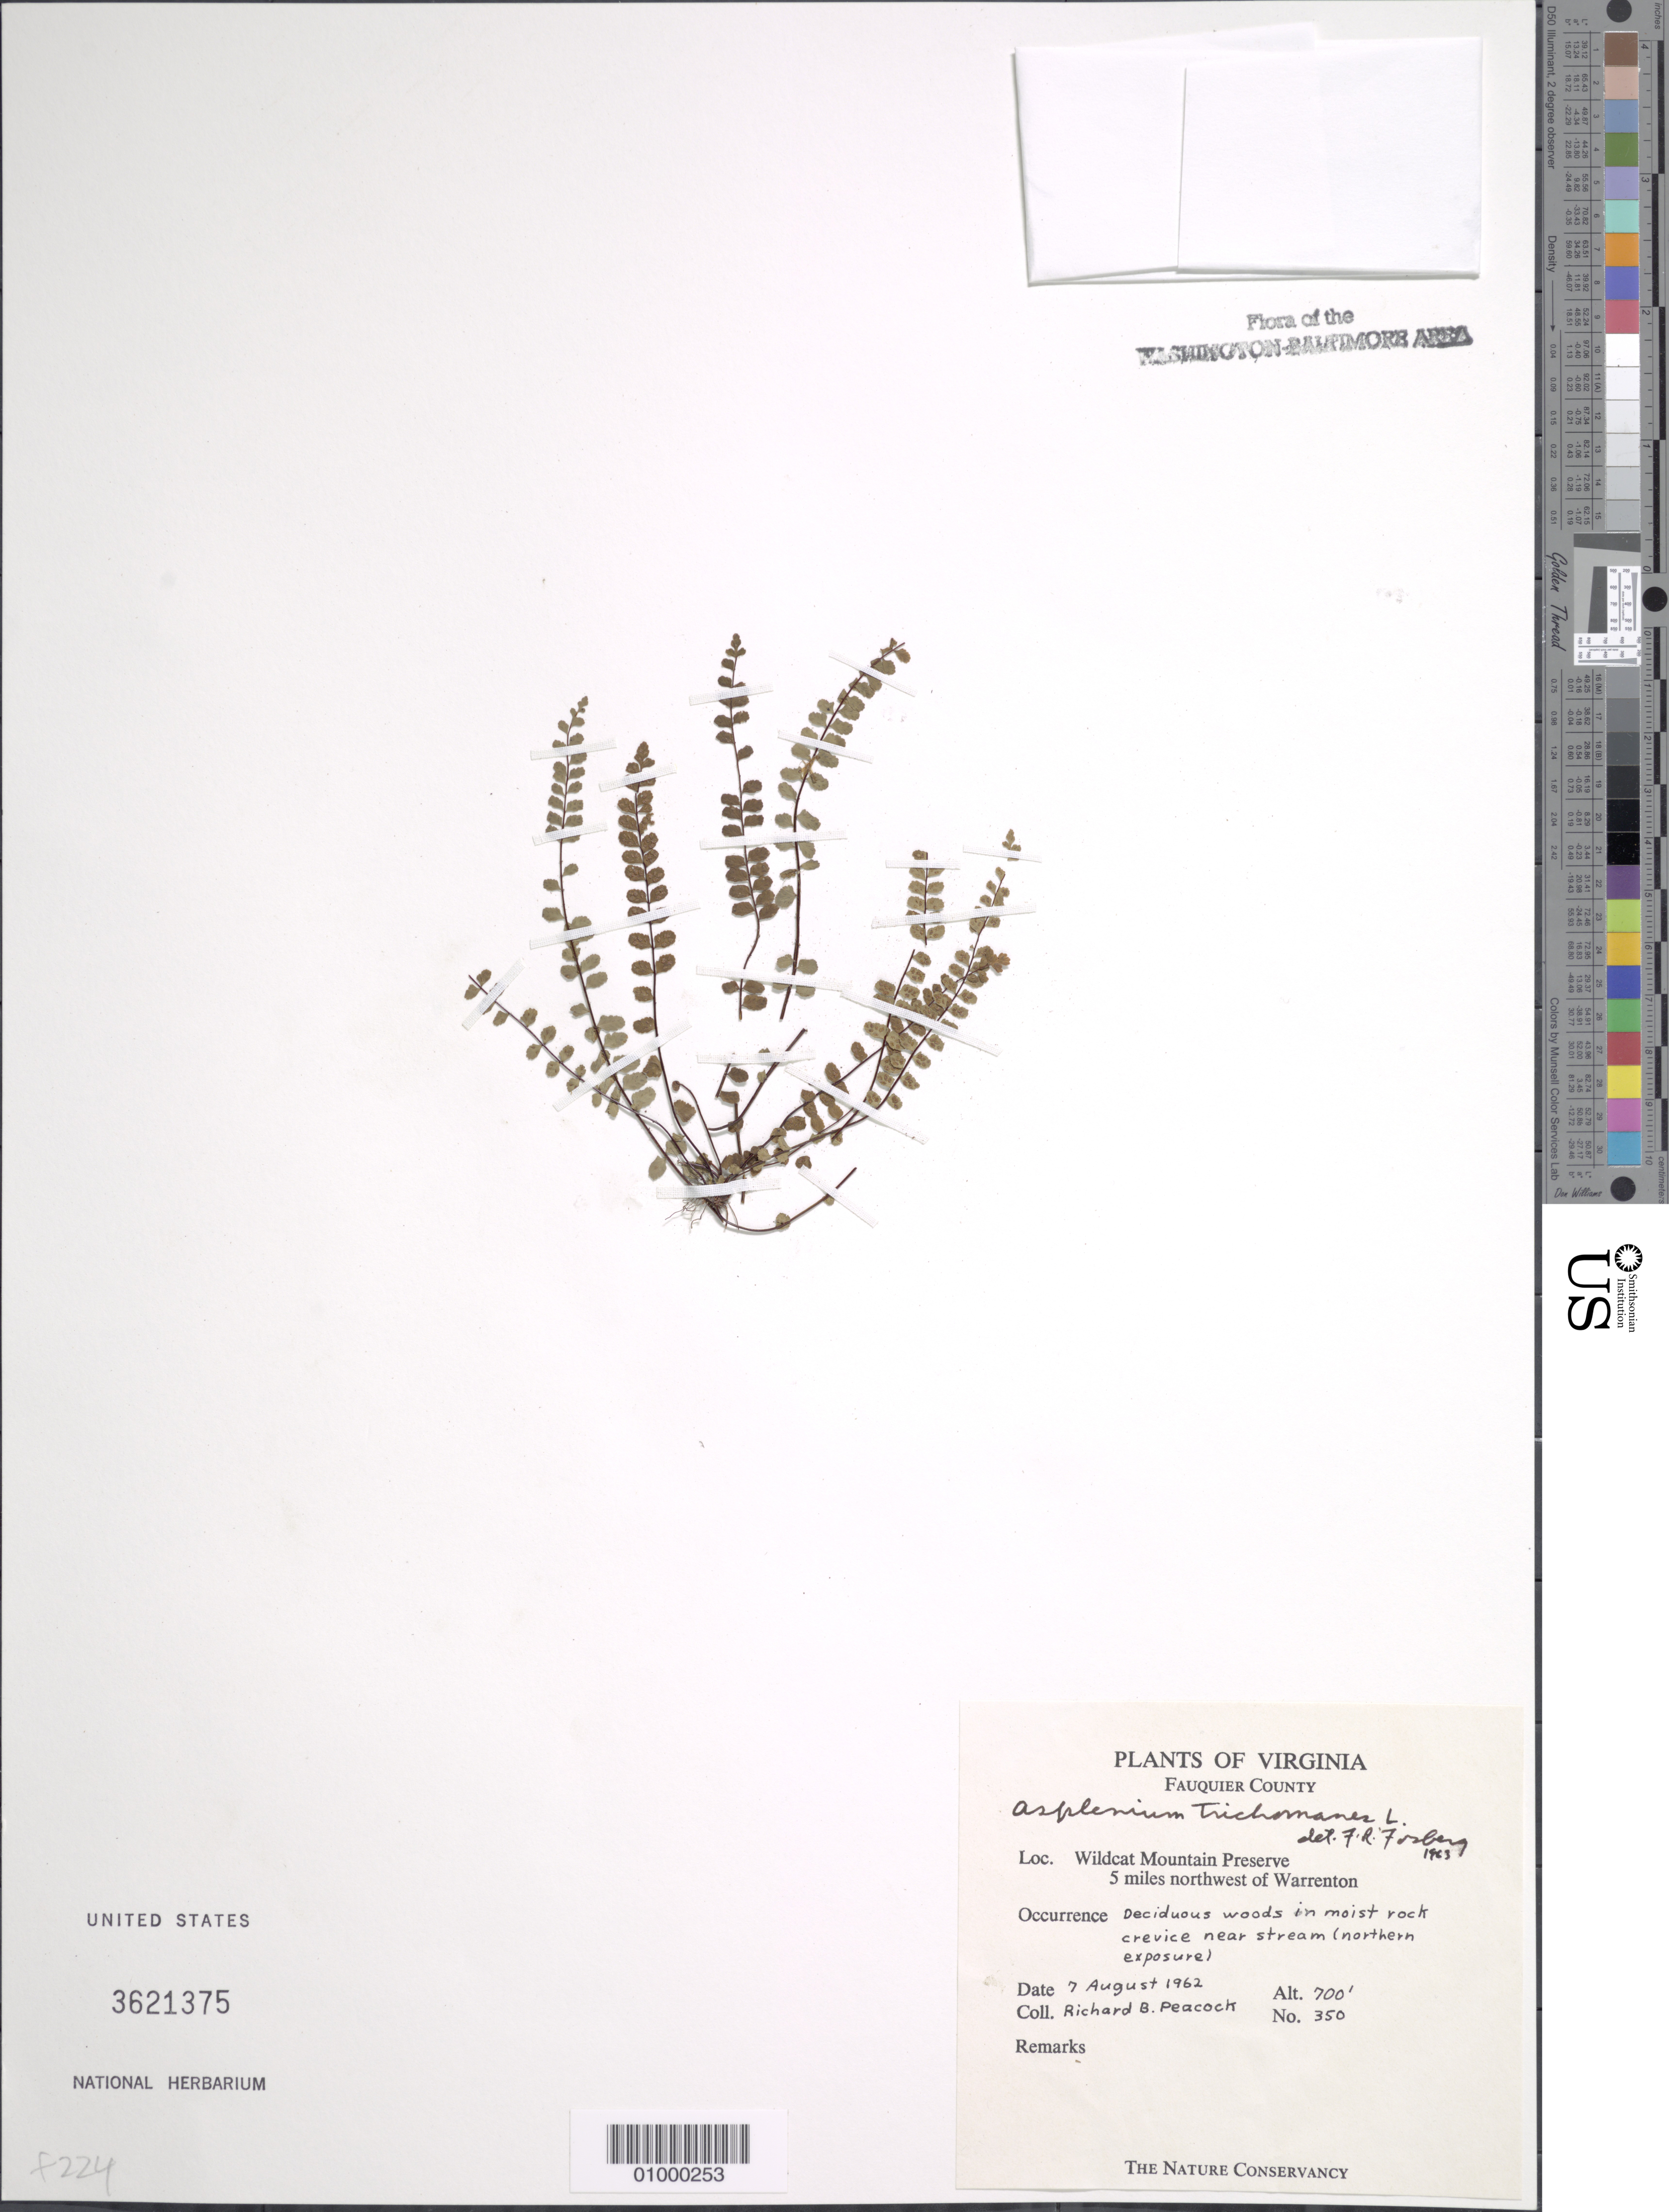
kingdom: Plantae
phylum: Tracheophyta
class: Polypodiopsida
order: Polypodiales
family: Aspleniaceae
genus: Asplenium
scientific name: Asplenium trichomanes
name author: L.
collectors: R. Peacock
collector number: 350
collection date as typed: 07 Aug 1962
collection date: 1962-08-07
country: United States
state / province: Virginia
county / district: Fauquier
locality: Wildcat mountain Preserve, 5 miles northwest of Warrenton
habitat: deciduous woods in moist rock crevice near stream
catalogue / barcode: US 3621375